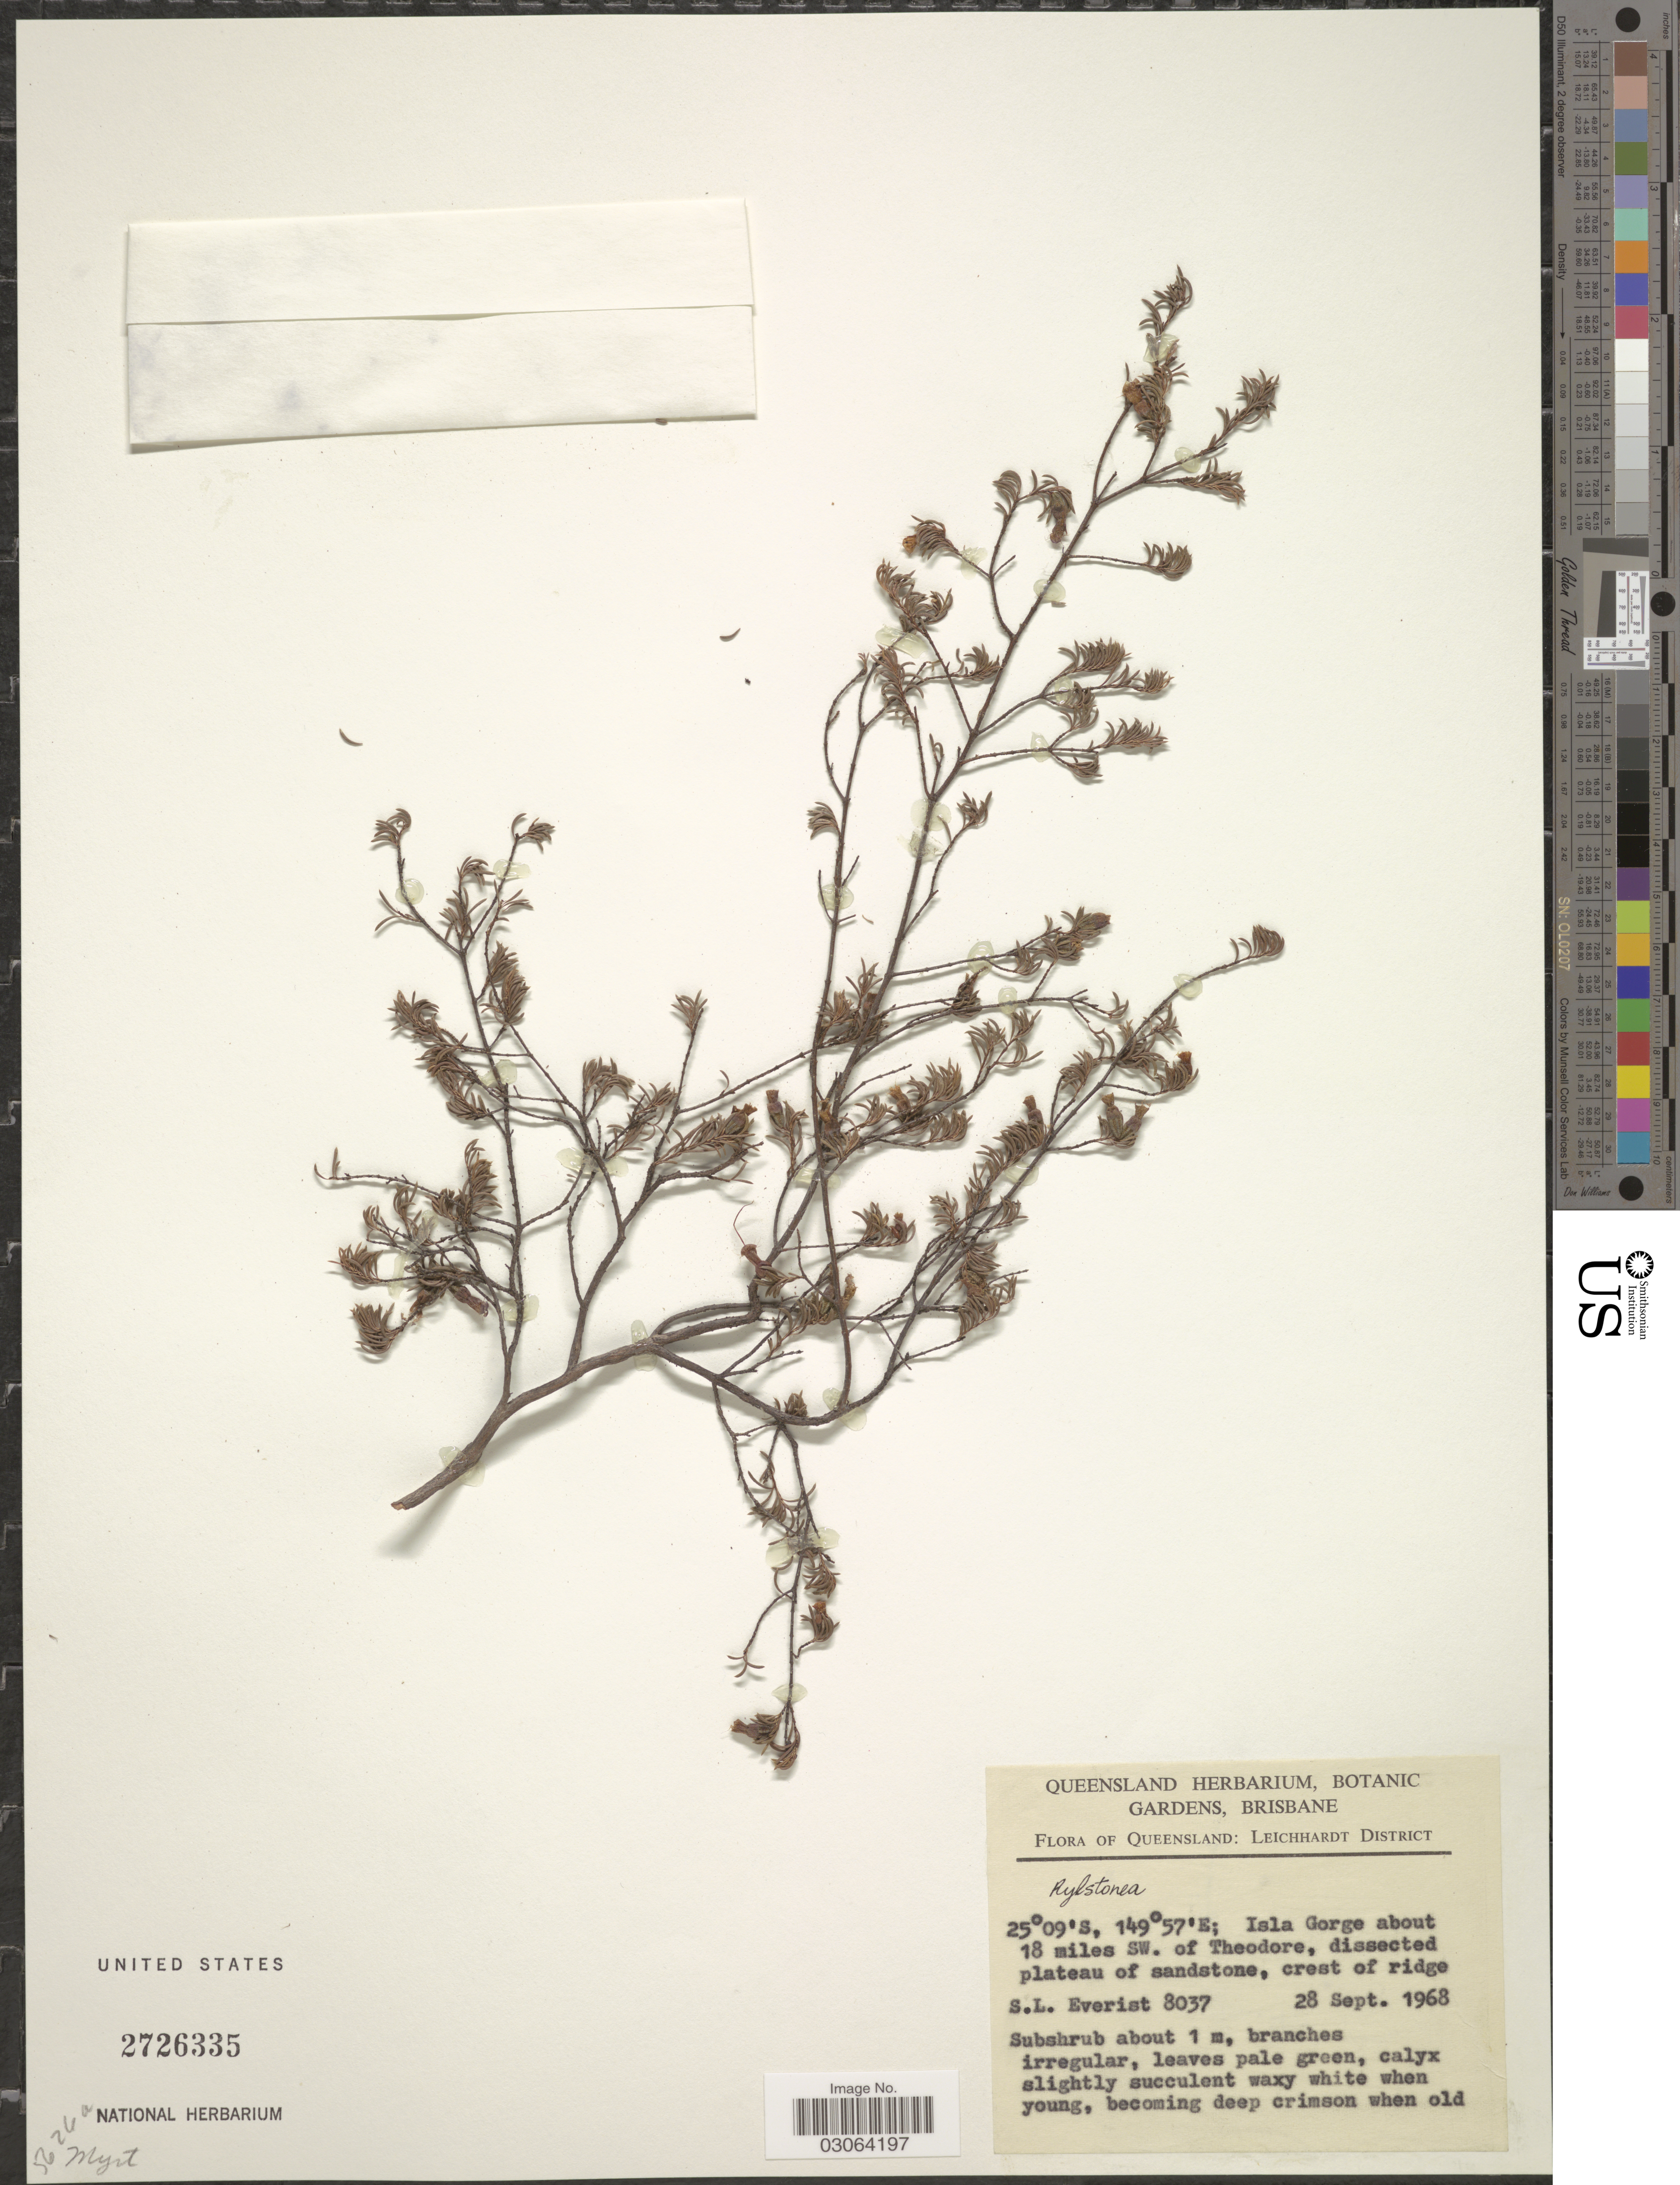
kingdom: Plantae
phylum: Tracheophyta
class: Magnoliopsida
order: Myrtales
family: Myrtaceae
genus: Homoranthus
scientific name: Homoranthus decasetus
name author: Byrnes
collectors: S. Everist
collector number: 8037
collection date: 1968-09-28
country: Australia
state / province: Queensland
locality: Leichardt District, Isla Gorge about 18 miles SW. of Theodore, dissected plateau of sandstone, crest of ridge.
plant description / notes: Cited by N. Byrnes, Austrobaileya 1(4): 374. 1981.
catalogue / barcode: US 2726335